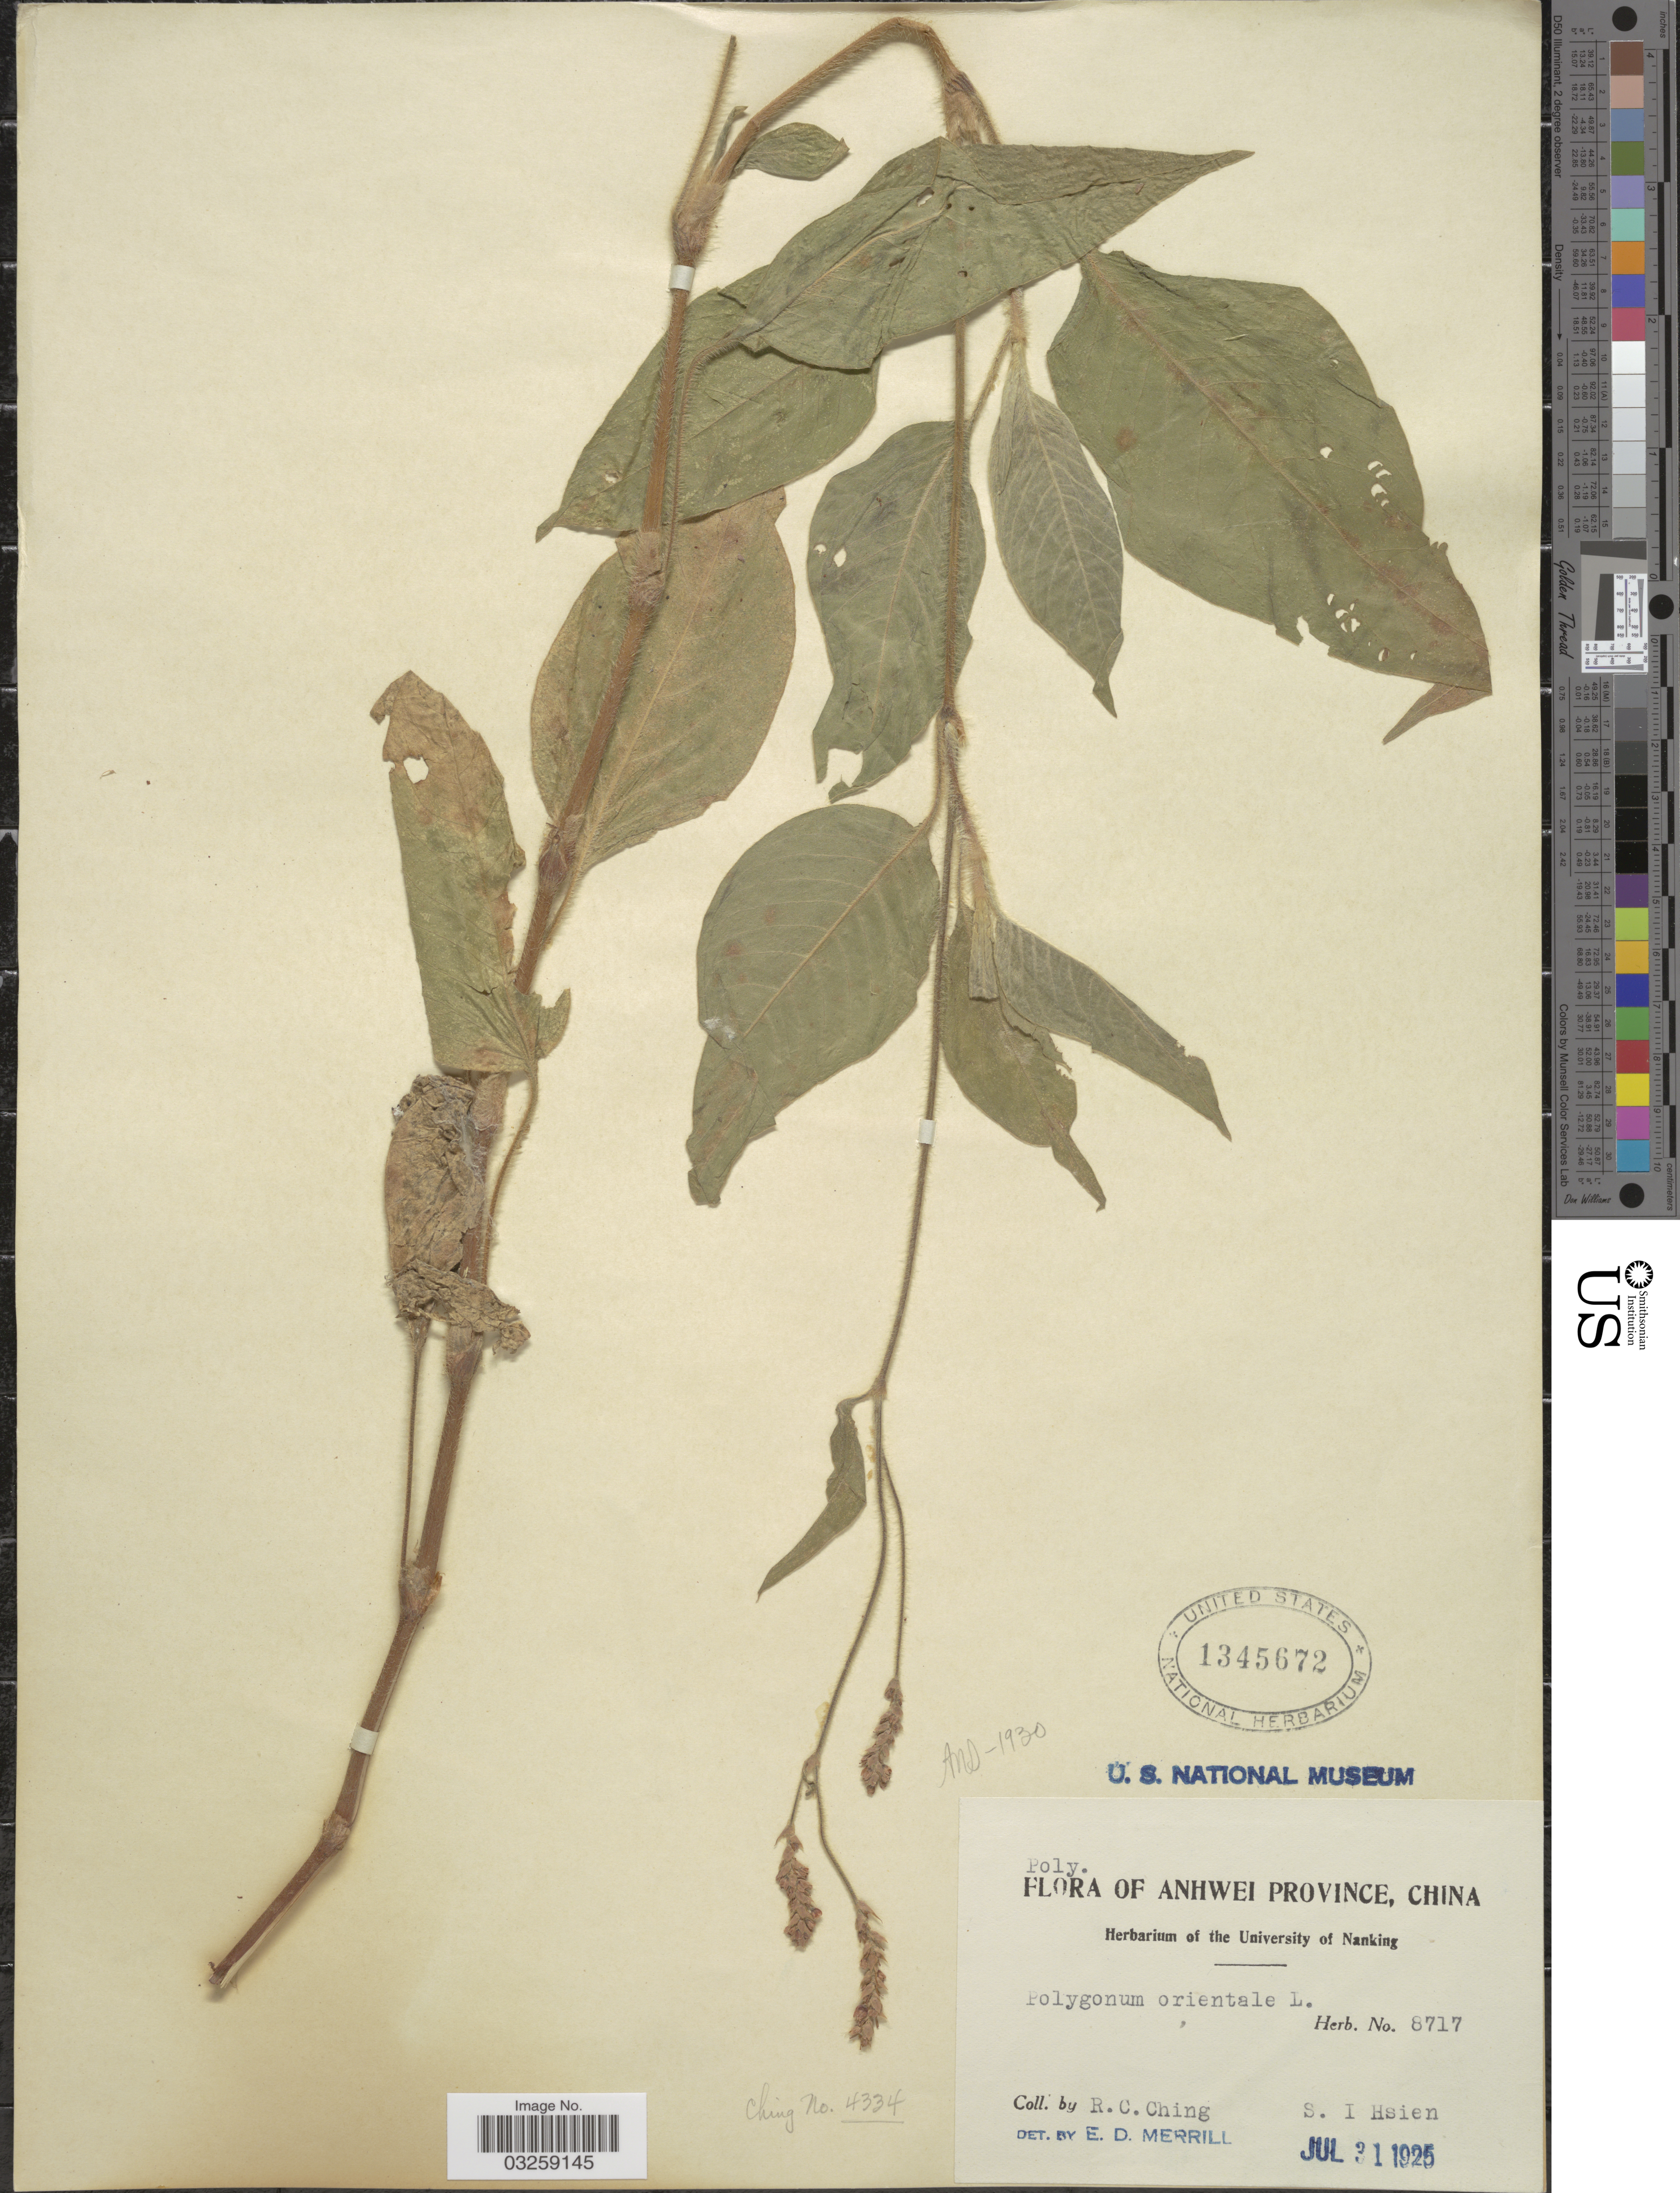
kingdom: Plantae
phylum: Tracheophyta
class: Magnoliopsida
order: Caryophyllales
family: Polygonaceae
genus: Polygonum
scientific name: Polygonum orientale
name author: L.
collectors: R. C. Ching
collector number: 4334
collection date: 1925-07-31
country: China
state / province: Anhui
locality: Anhwei Province. S. I Hsien.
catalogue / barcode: US 1345672